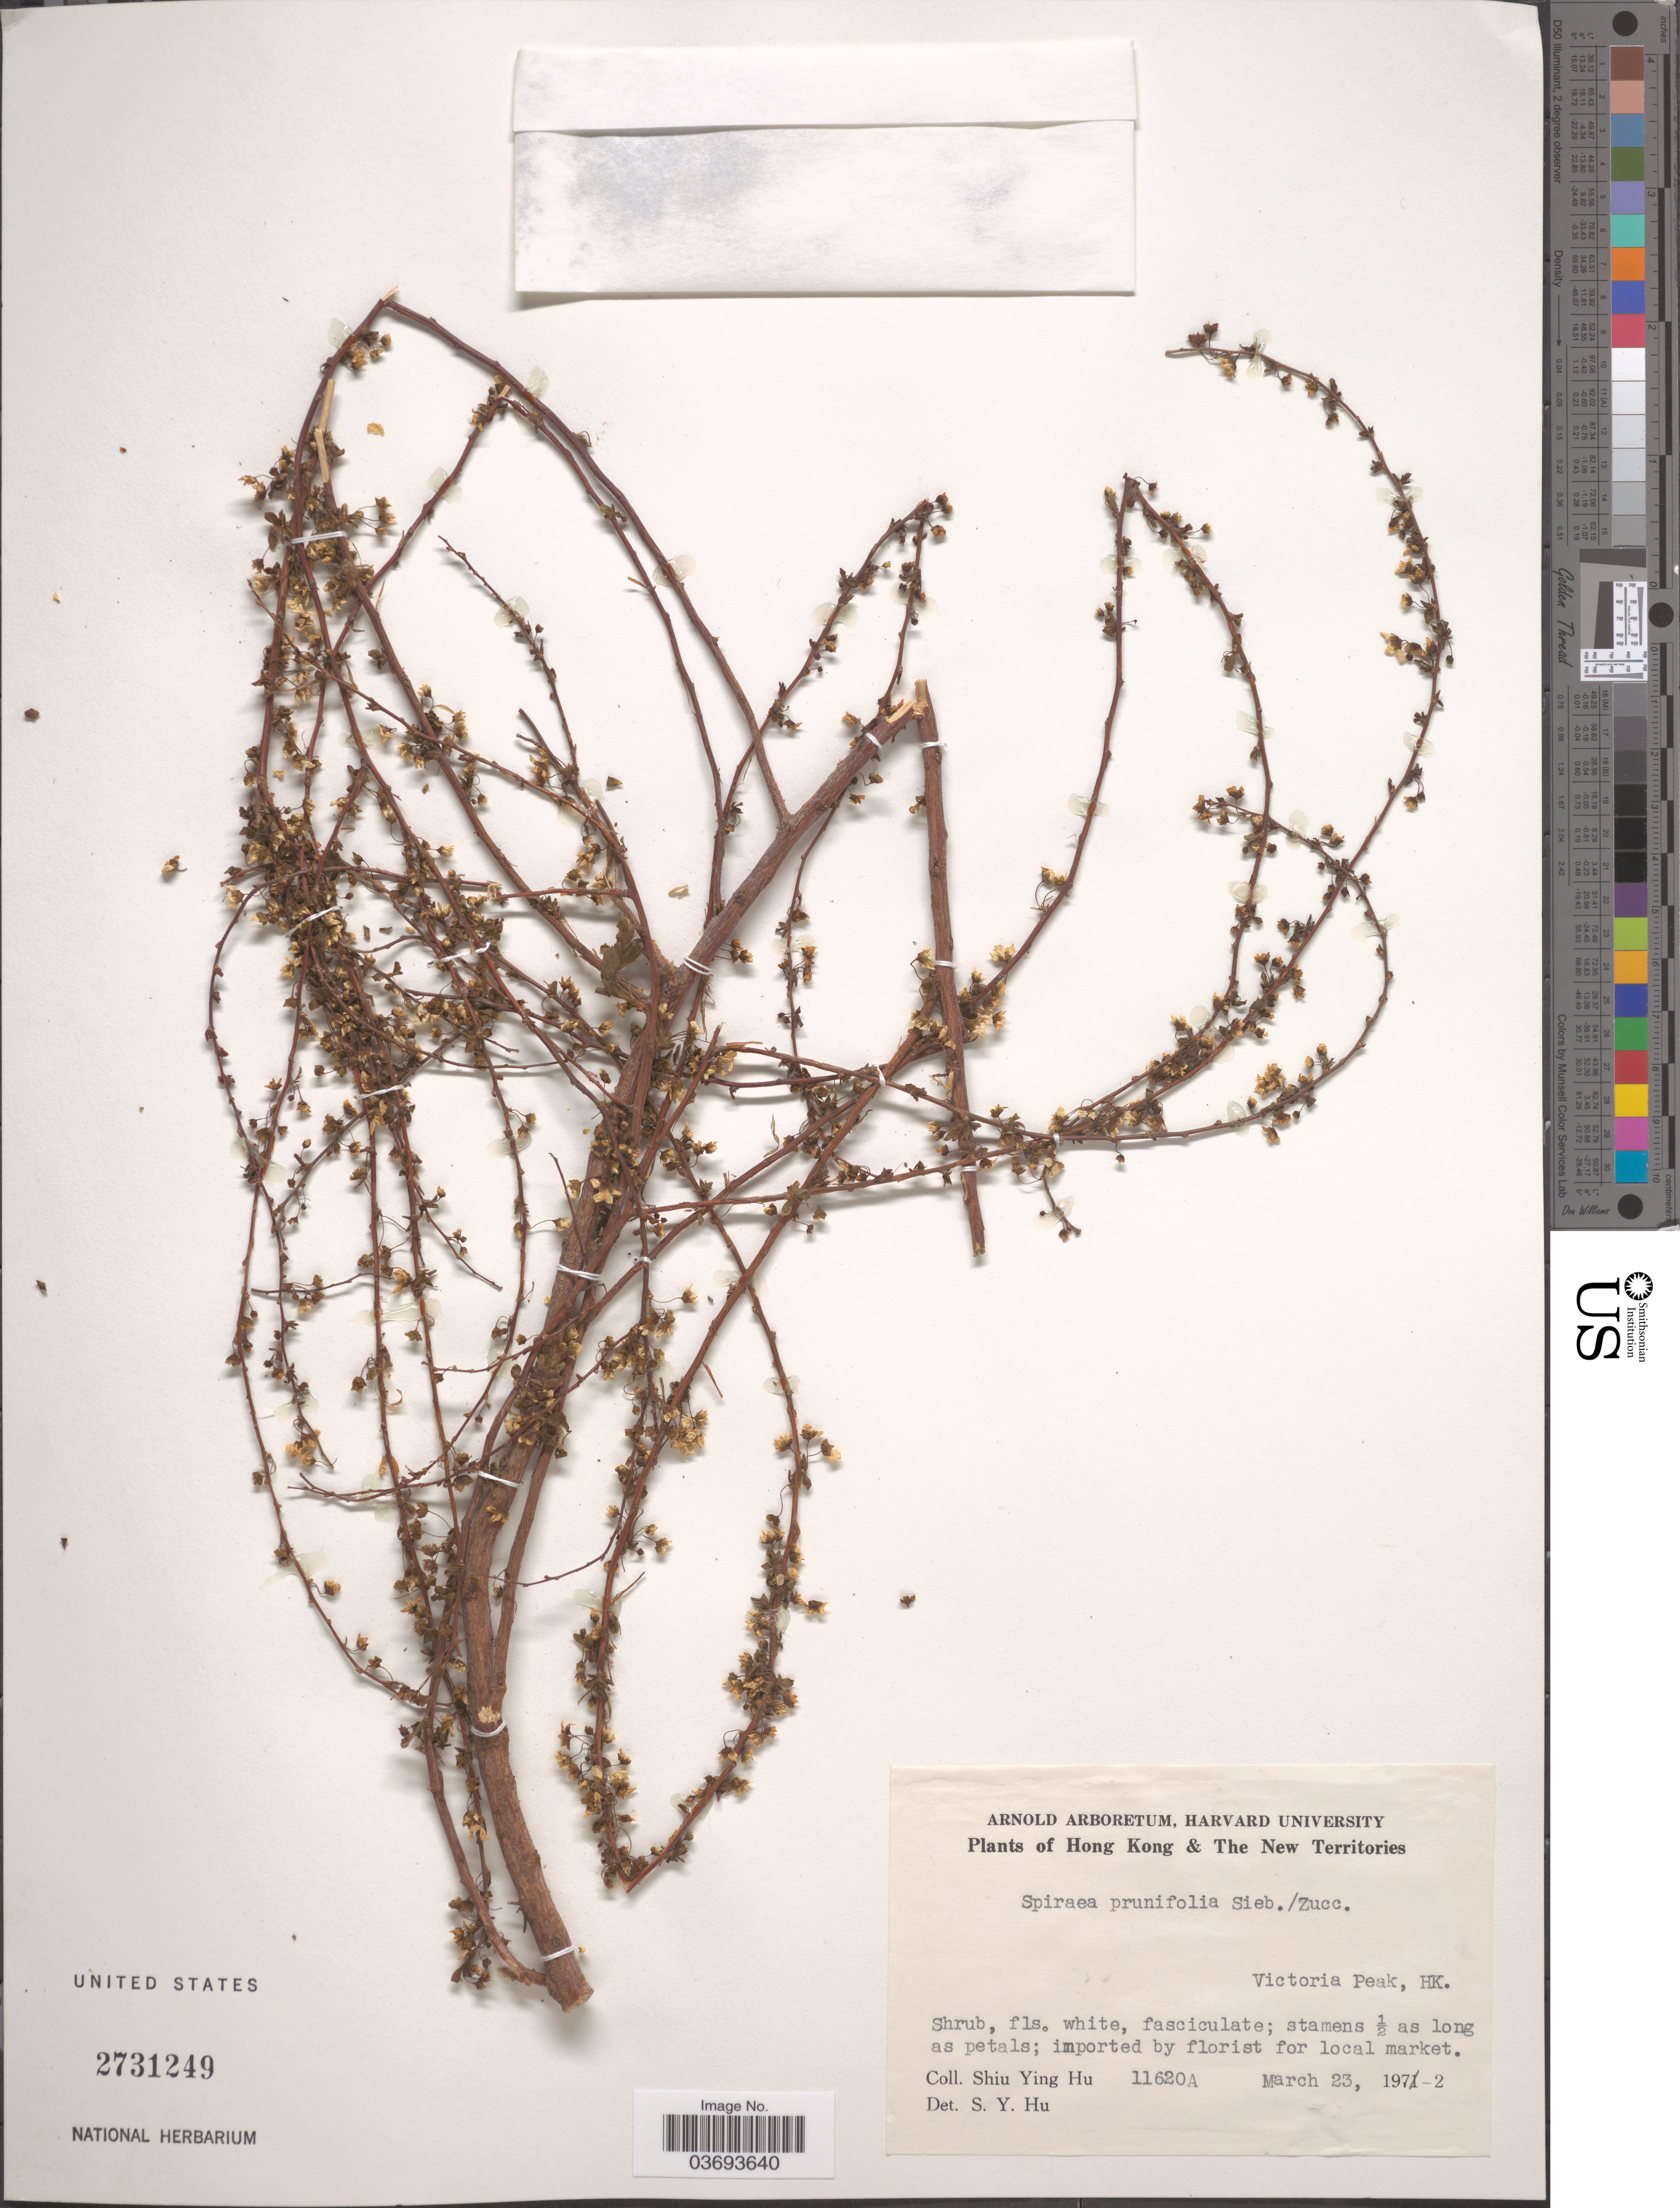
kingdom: Plantae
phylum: Tracheophyta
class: Magnoliopsida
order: Rosales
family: Rosaceae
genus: Spiraea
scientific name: Spiraea prunifolia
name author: Siebold & Zucc.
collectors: S. Y. Hu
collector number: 11620A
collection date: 1972-03-23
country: China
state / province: Hong Kong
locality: Victoria Peak.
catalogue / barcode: US 2731249